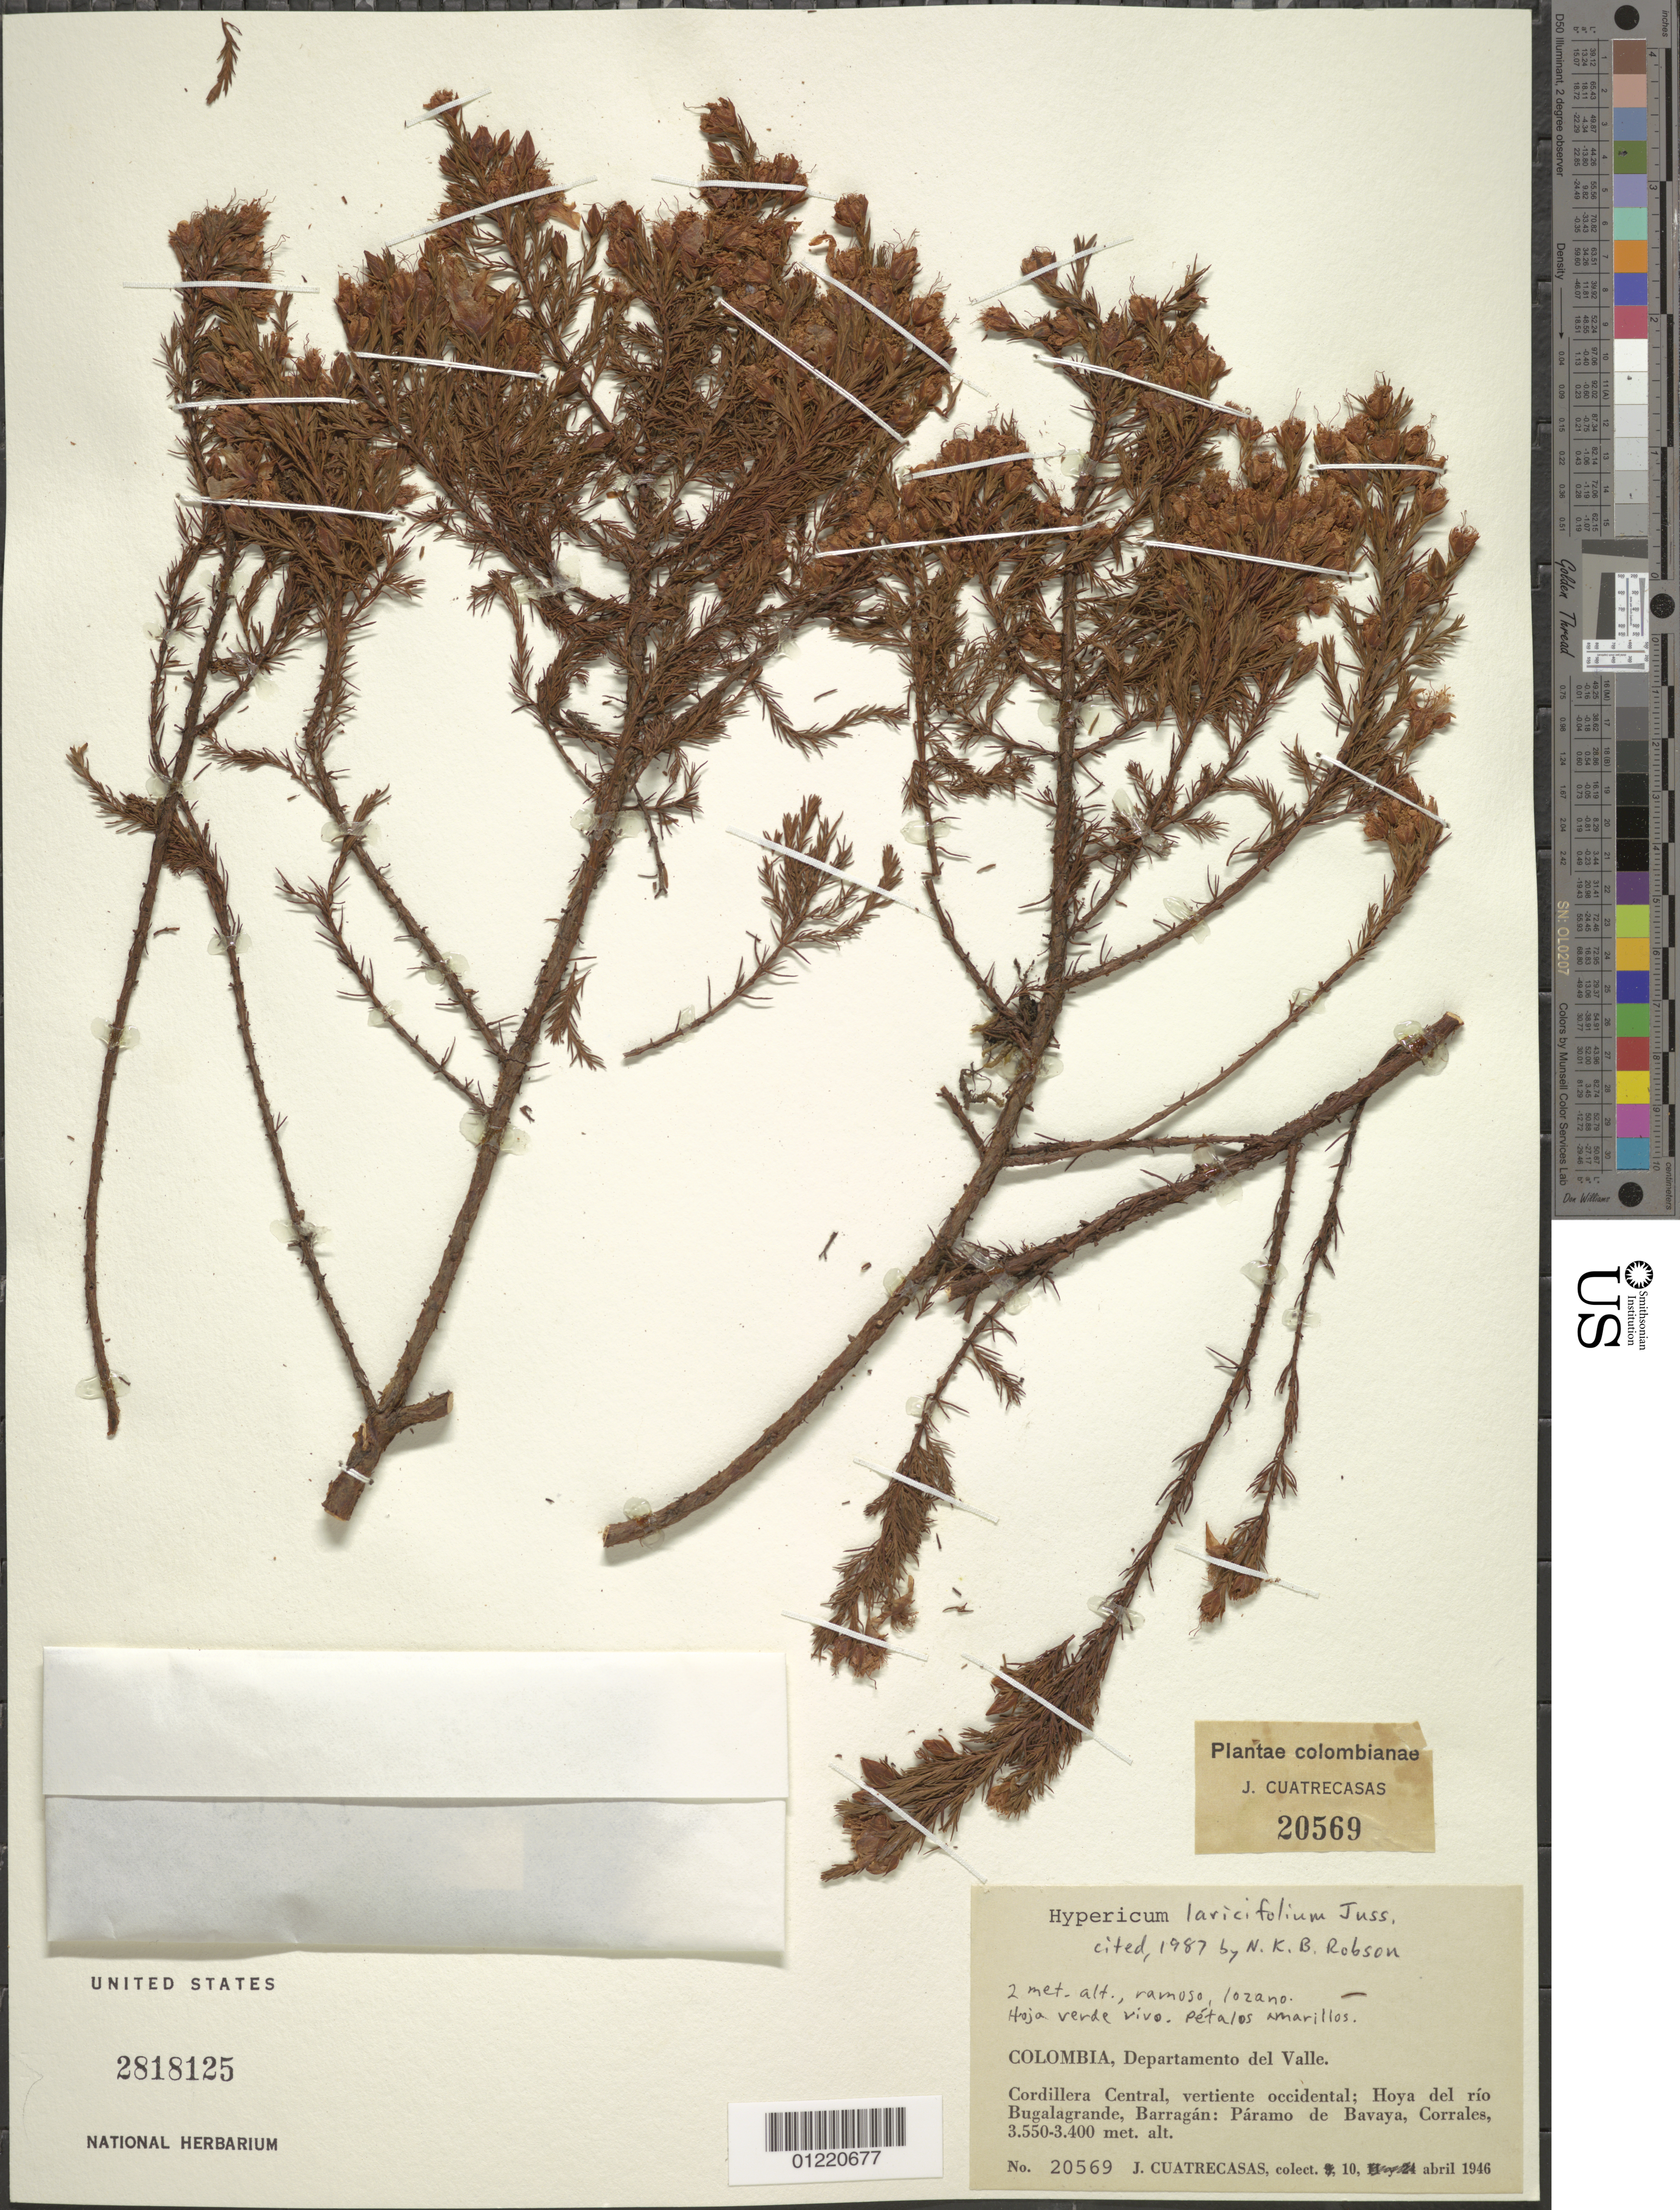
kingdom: Plantae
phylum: Tracheophyta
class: Magnoliopsida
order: Malpighiales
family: Hypericaceae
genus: Hypericum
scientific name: Hypericum laricifolium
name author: Juss.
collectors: J. Cuatrecasas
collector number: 20569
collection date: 1946-04-10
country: Colombia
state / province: Valle del Cauca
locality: Cordillera Central, vertiente occidental; Hoya del rio Bugalagrande, Barragan: Paramo de Bavaya, Corrales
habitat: Paramo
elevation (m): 3400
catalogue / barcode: US 2818125